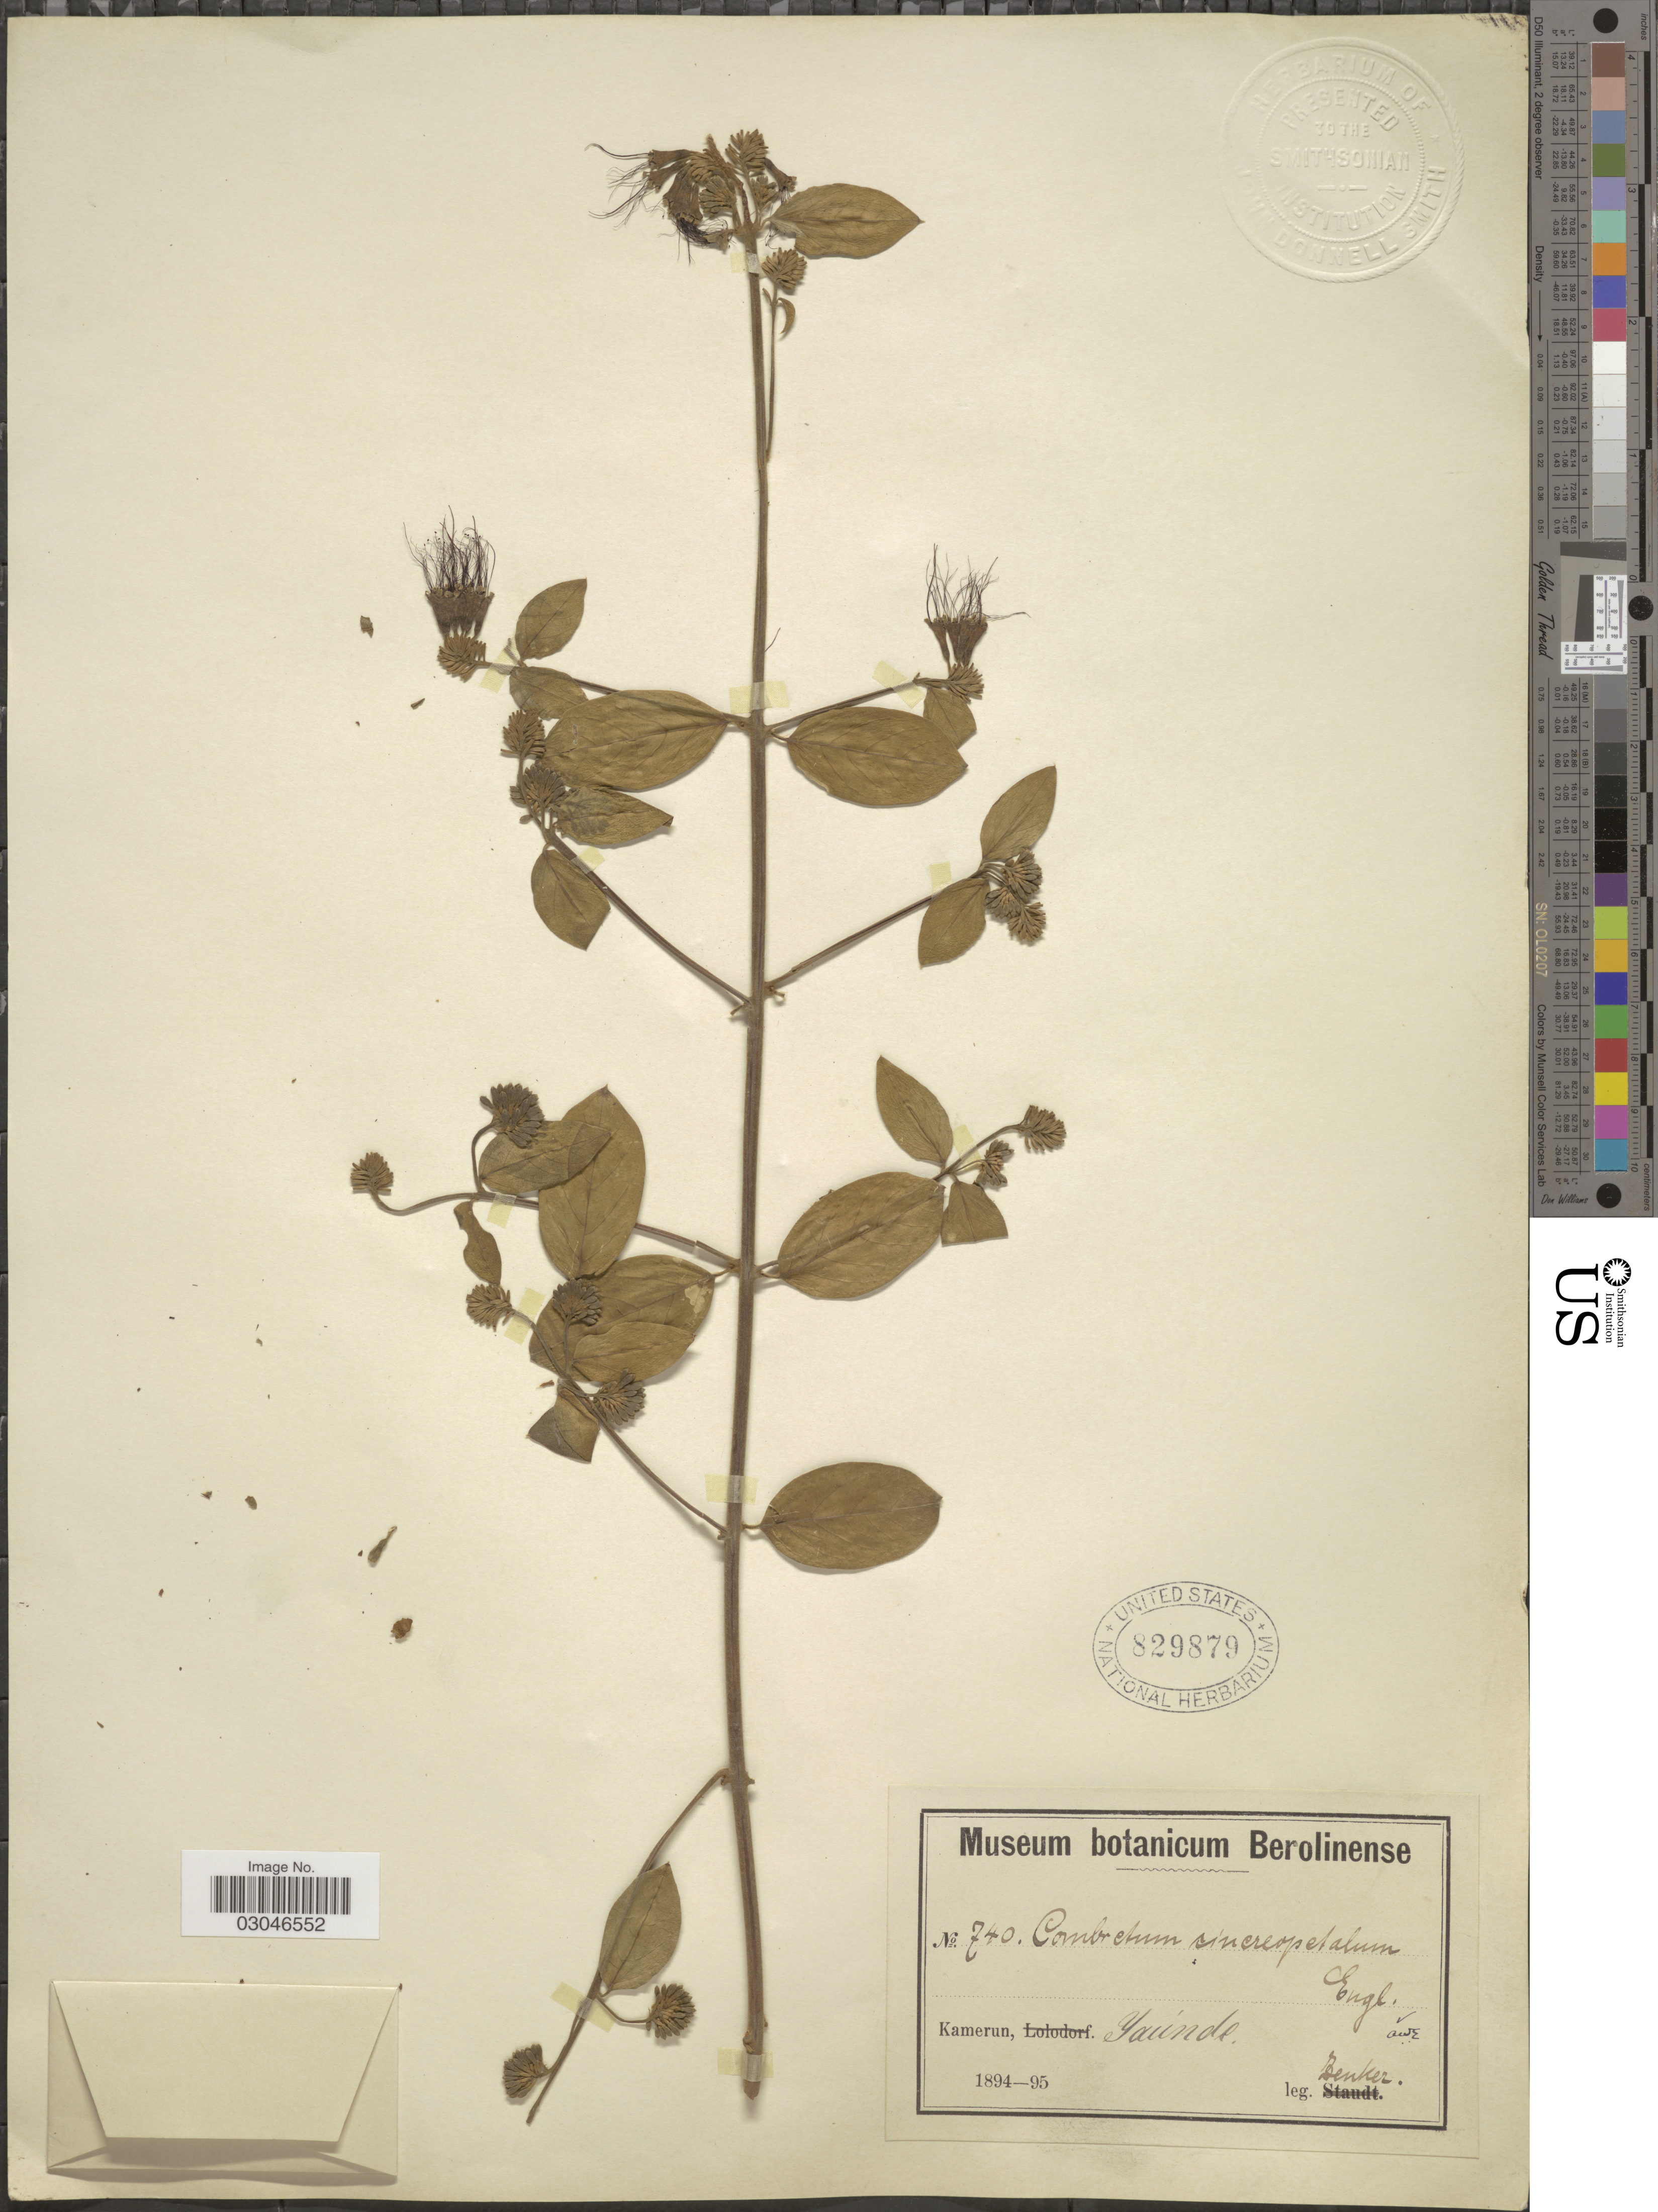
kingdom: Plantae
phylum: Tracheophyta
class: Magnoliopsida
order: Myrtales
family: Combretaceae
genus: Combretum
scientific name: Combretum cinereopetalum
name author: Engl. & Diels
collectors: Zenker, --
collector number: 740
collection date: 1894/1895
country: Cameroon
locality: Kamerun, Yaúnde.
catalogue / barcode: US 829879